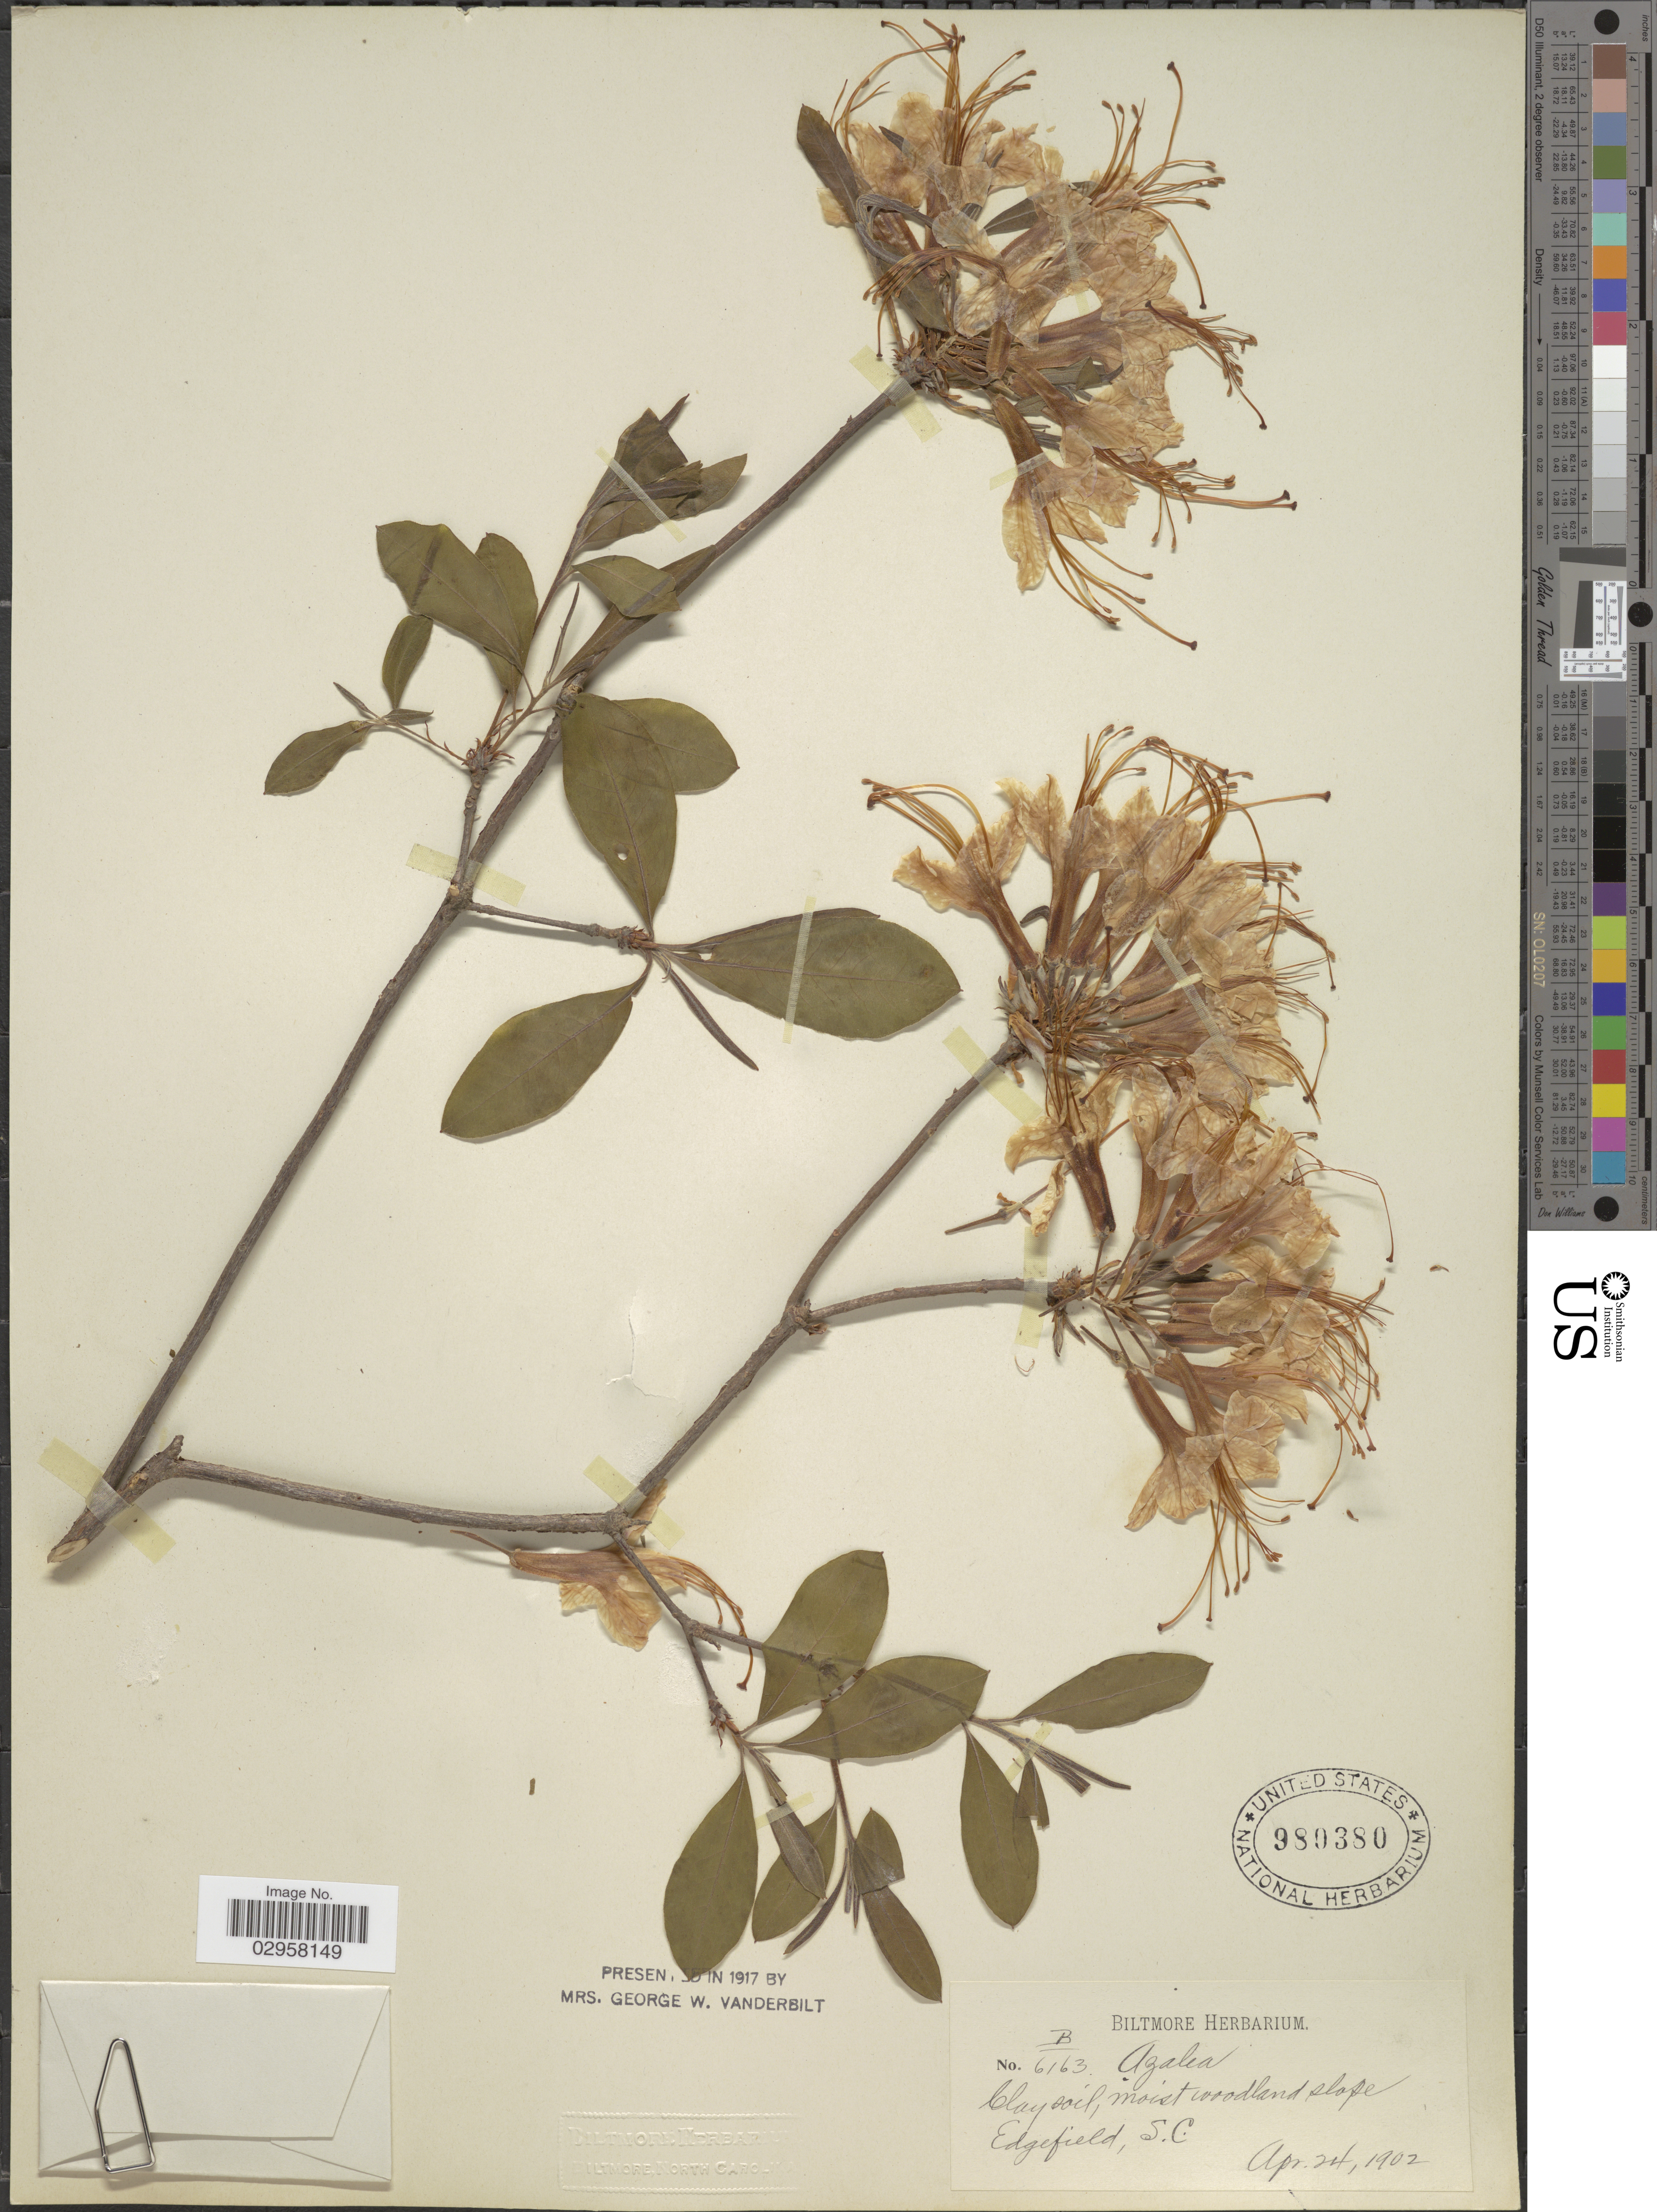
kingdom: Plantae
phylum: Tracheophyta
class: Magnoliopsida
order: Ericales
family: Ericaceae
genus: Rhododendron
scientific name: Rhododendron canescens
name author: (Michx.) Sweet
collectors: ex herb. Biltmore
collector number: B/6163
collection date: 1902-04-24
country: United States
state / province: South Carolina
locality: Moist woodland slope Edgefield.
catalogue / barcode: US 980380